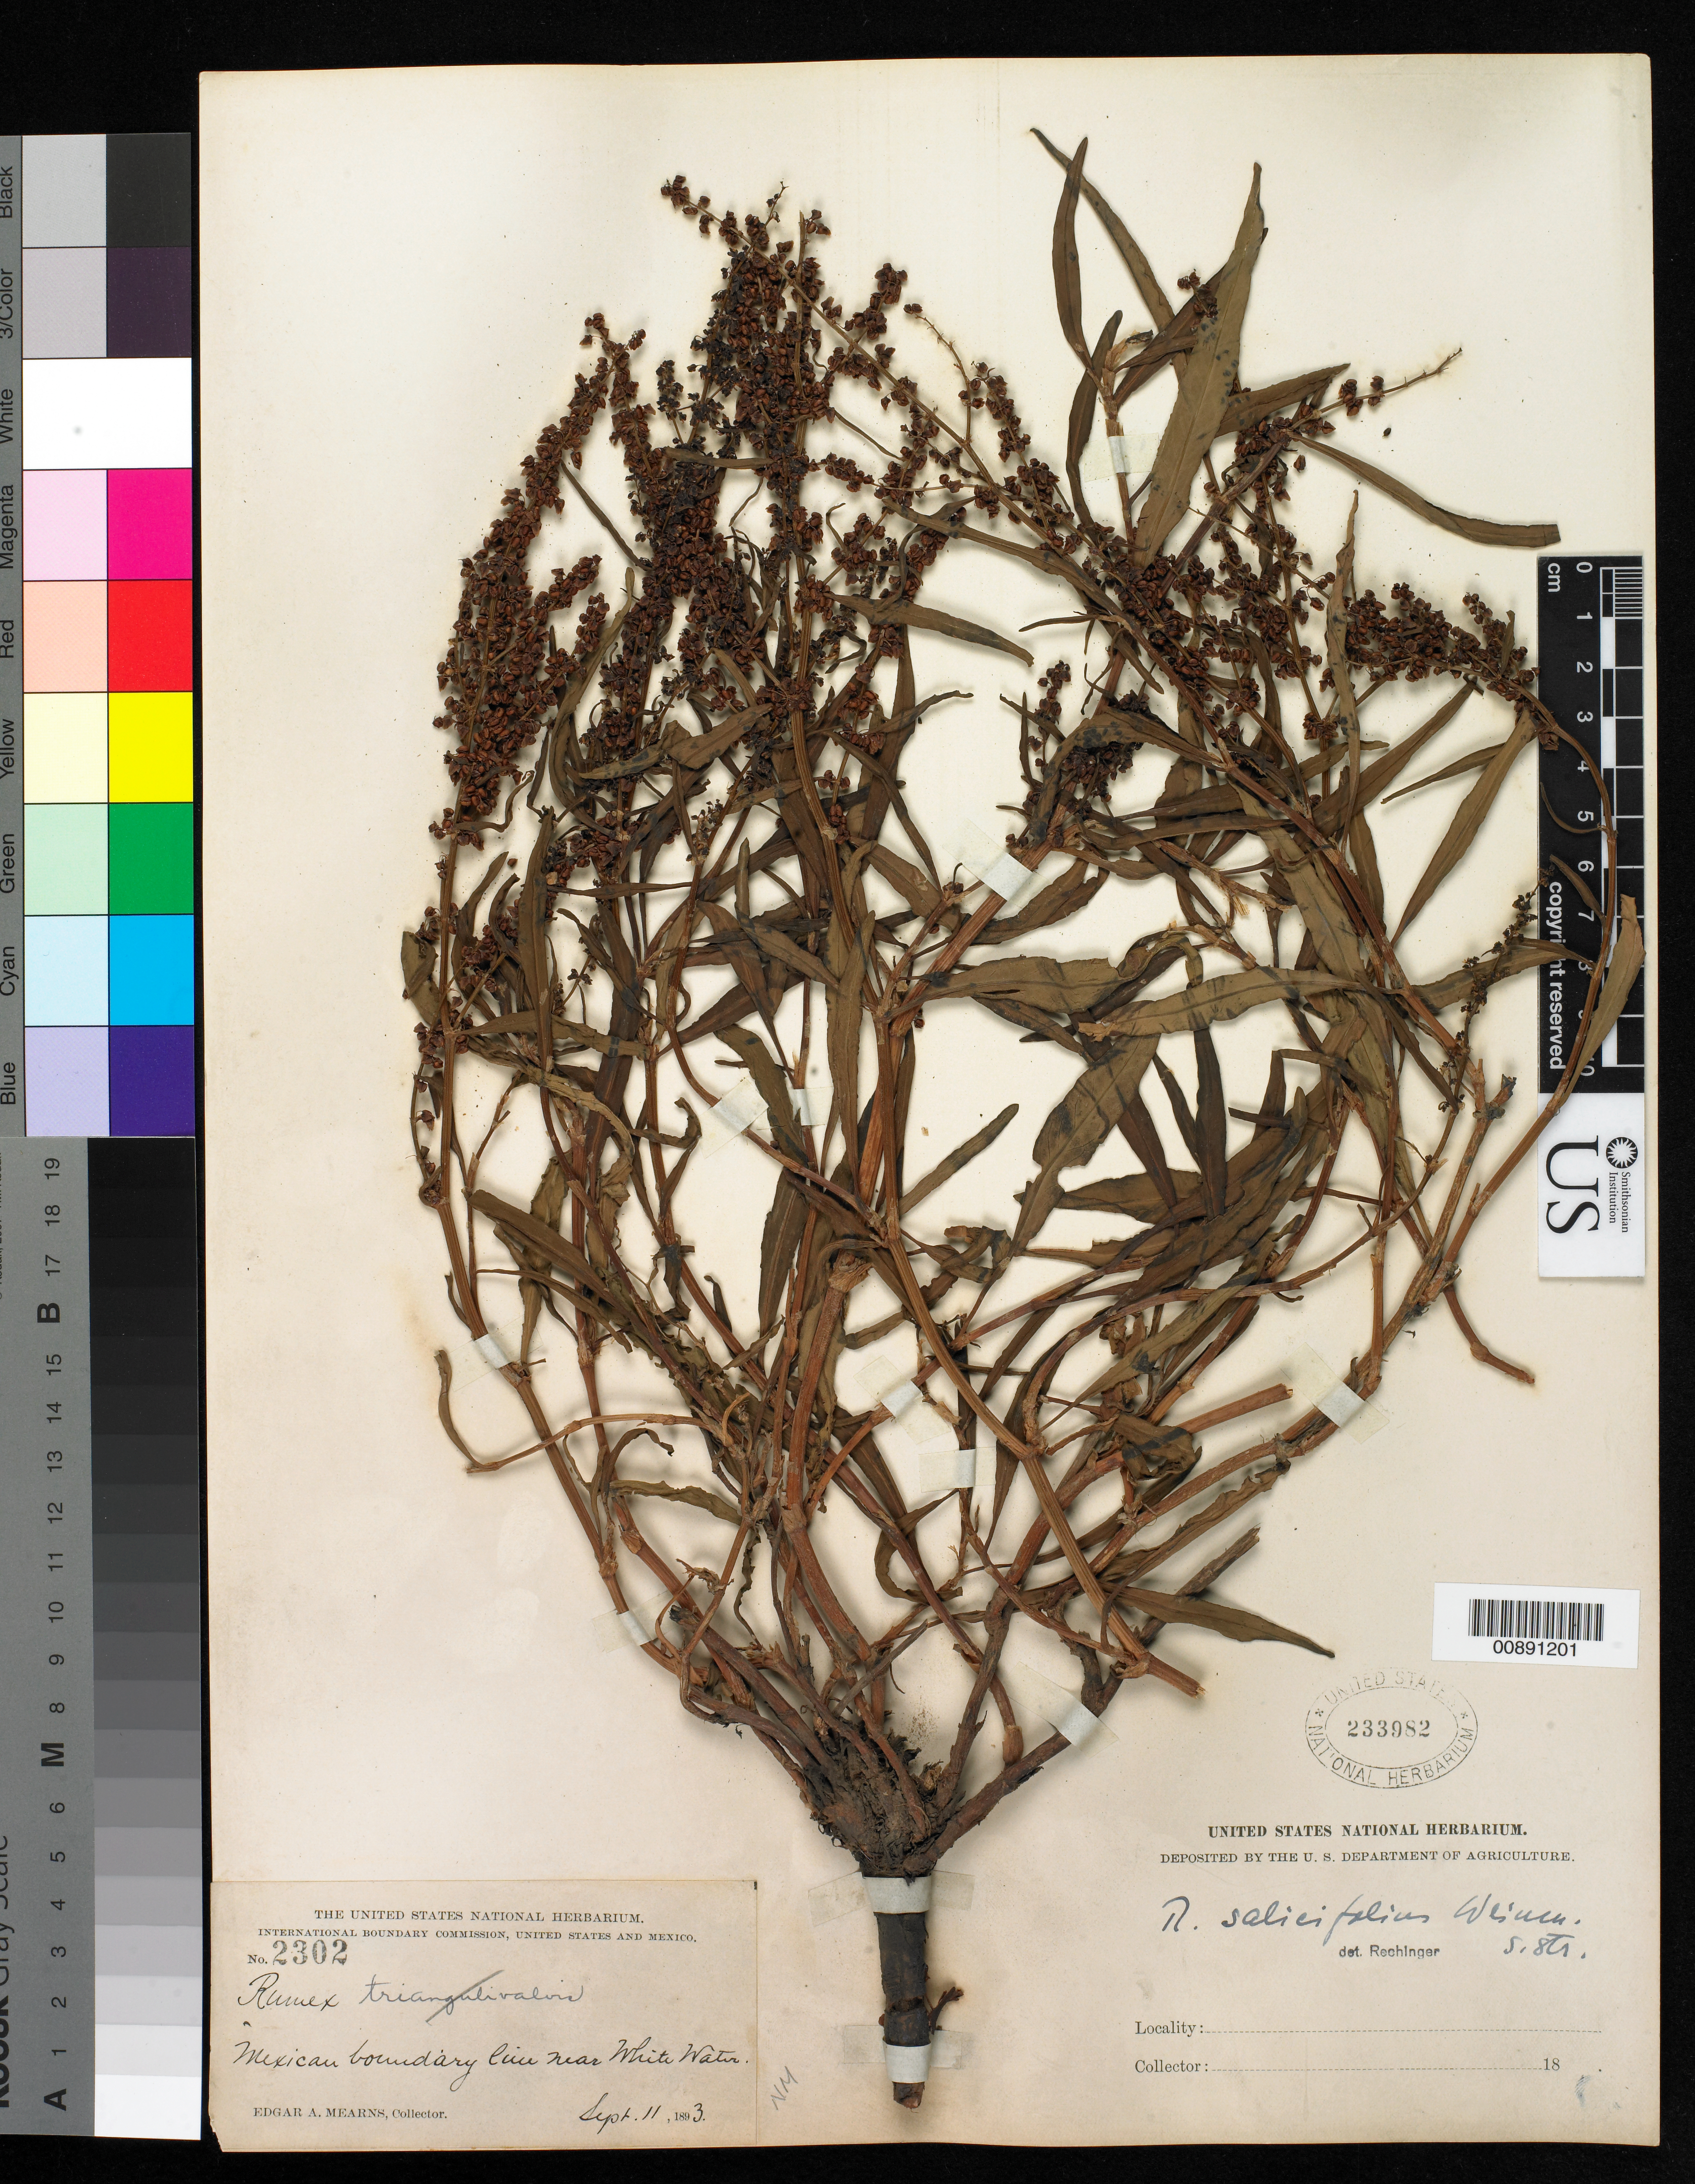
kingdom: Plantae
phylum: Tracheophyta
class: Magnoliopsida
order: Caryophyllales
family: Polygonaceae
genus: Rumex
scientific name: Rumex salicifolius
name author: Weinm.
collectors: E. A. Mearns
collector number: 2302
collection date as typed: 11 Sep 1893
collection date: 1893-09-11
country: United States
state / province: New Mexico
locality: Mexican Boundary Line near White Water.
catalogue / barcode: US 233982